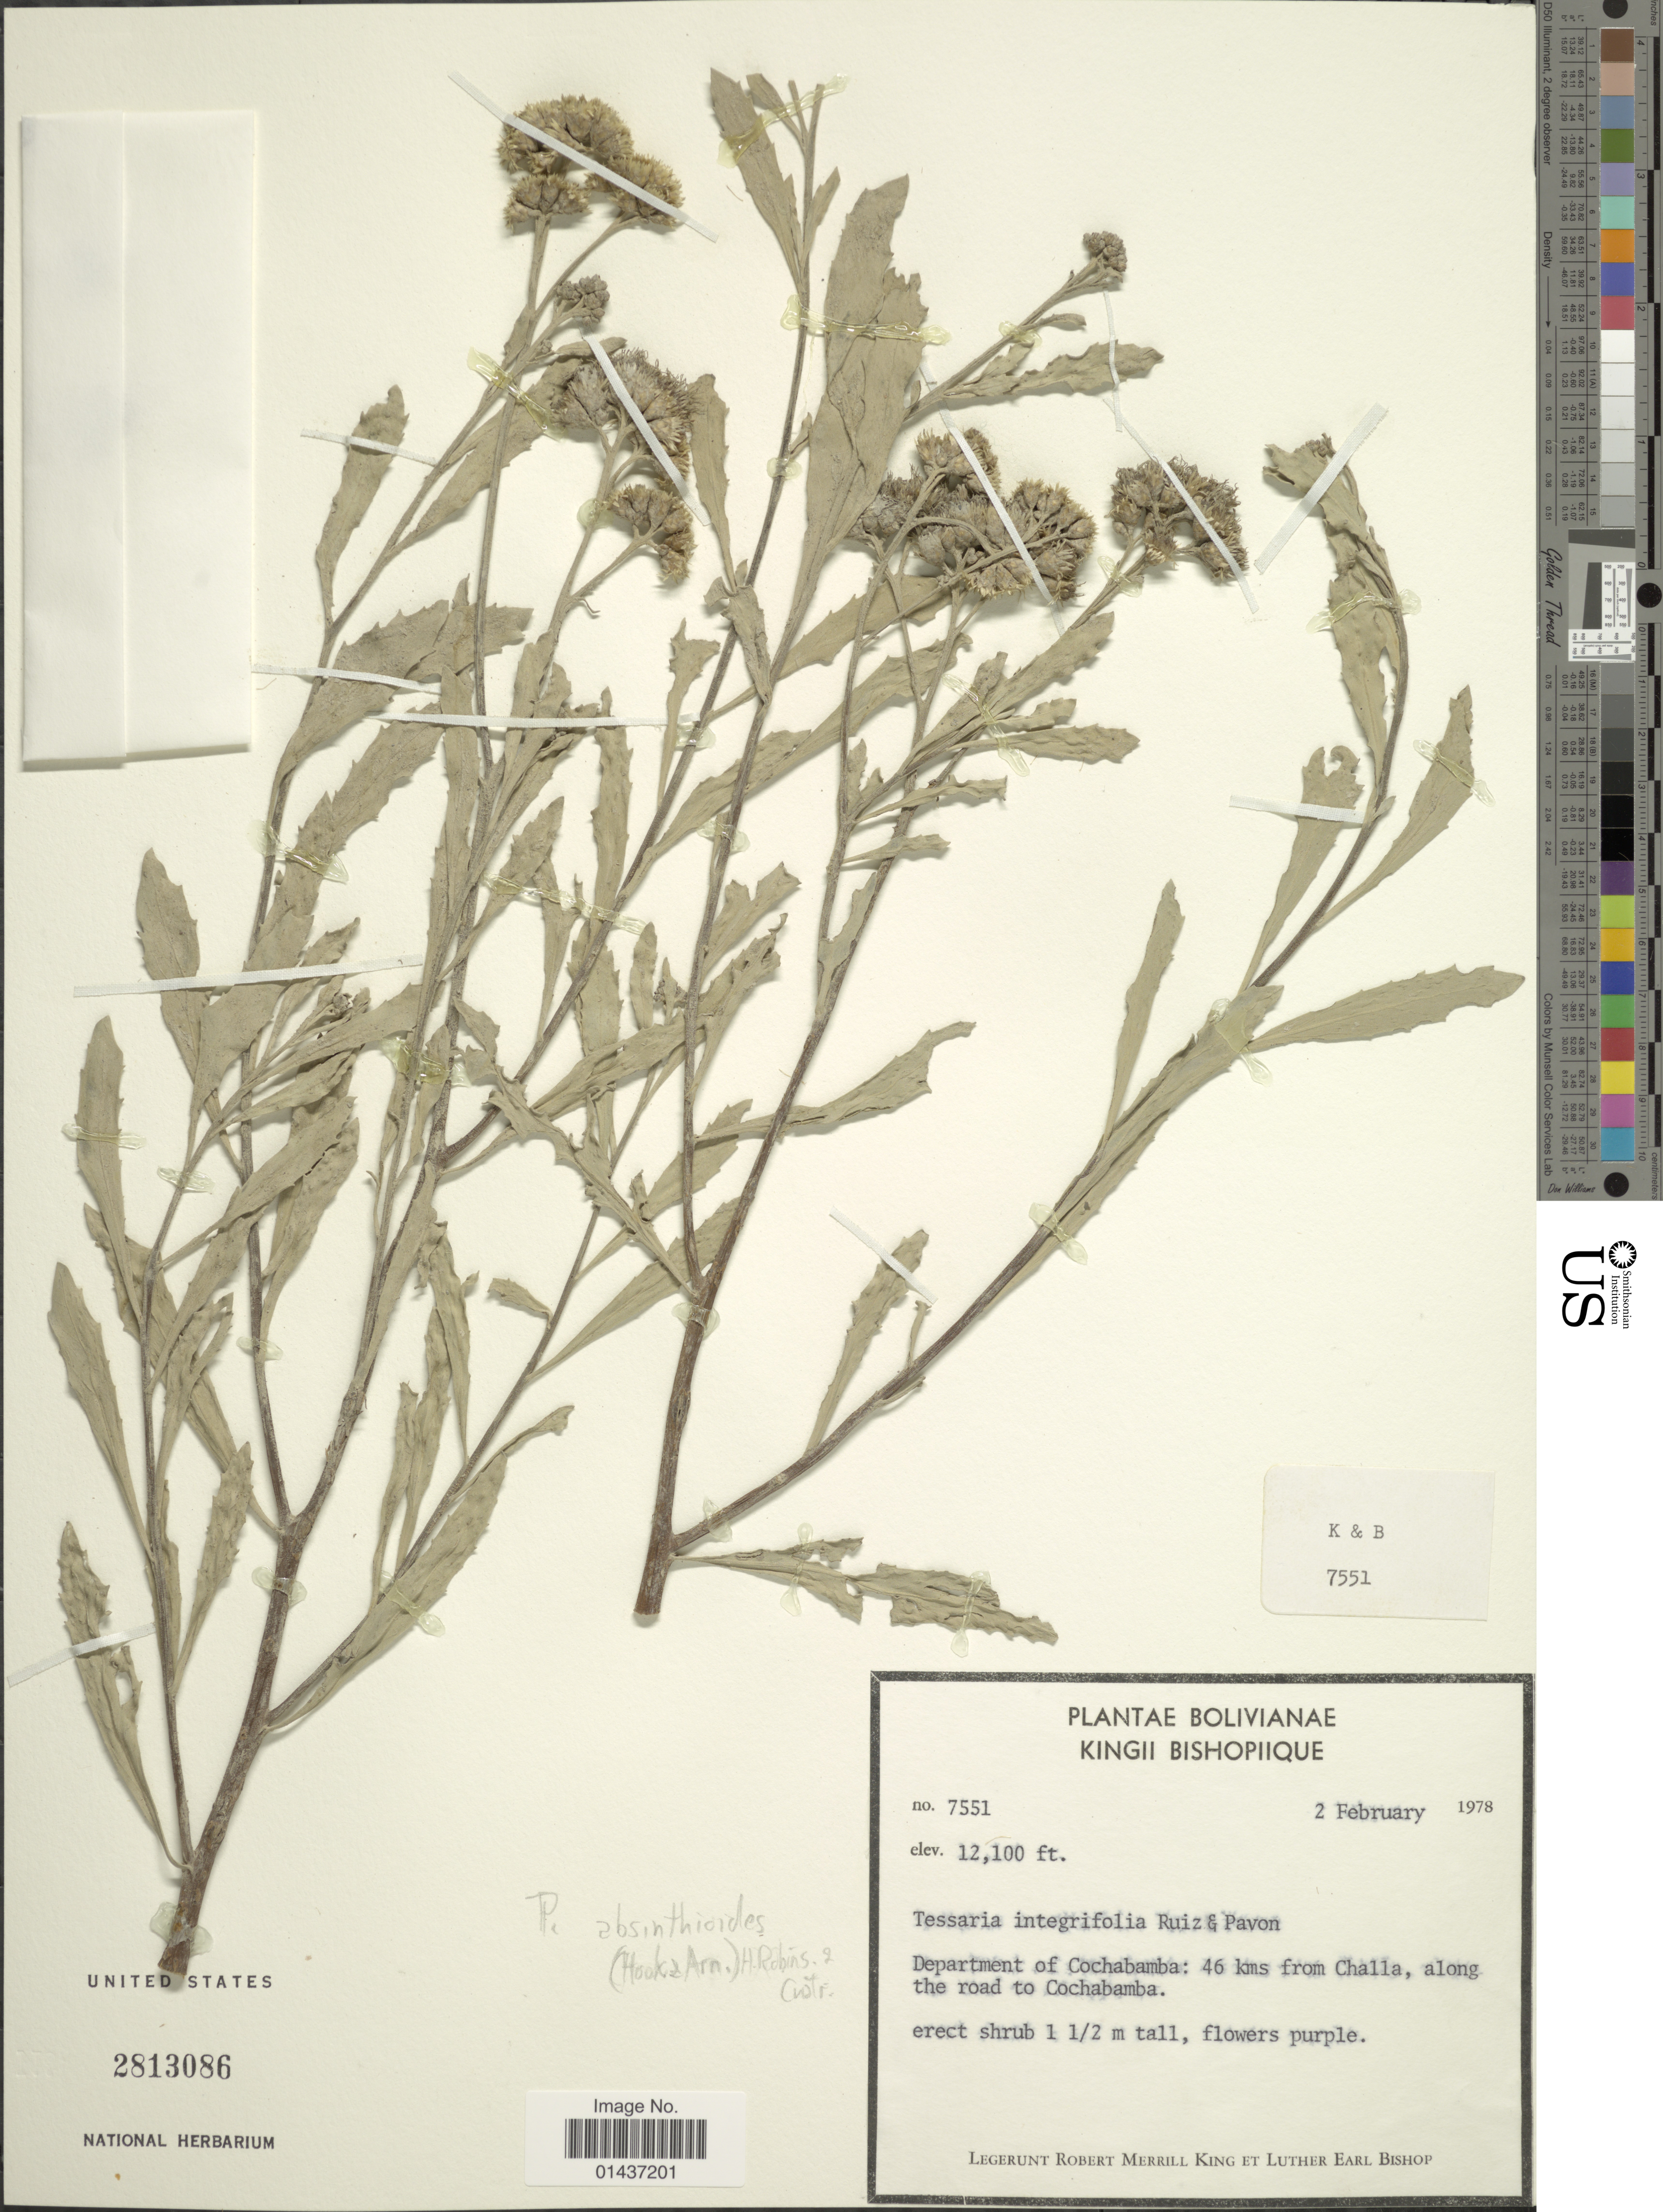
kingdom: Plantae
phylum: Tracheophyta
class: Magnoliopsida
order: Asterales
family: Asteraceae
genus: Tessaria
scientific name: Tessaria absinthioides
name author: (Hook. & Arn.) DC.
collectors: R. M. King & L. E. Bishop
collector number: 7551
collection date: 1978-02-02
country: Bolivia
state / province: Cochabamba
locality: Department of Cochabamba: 46 kms from Challa, along the road to Cochabamba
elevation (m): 3688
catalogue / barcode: US 2813086